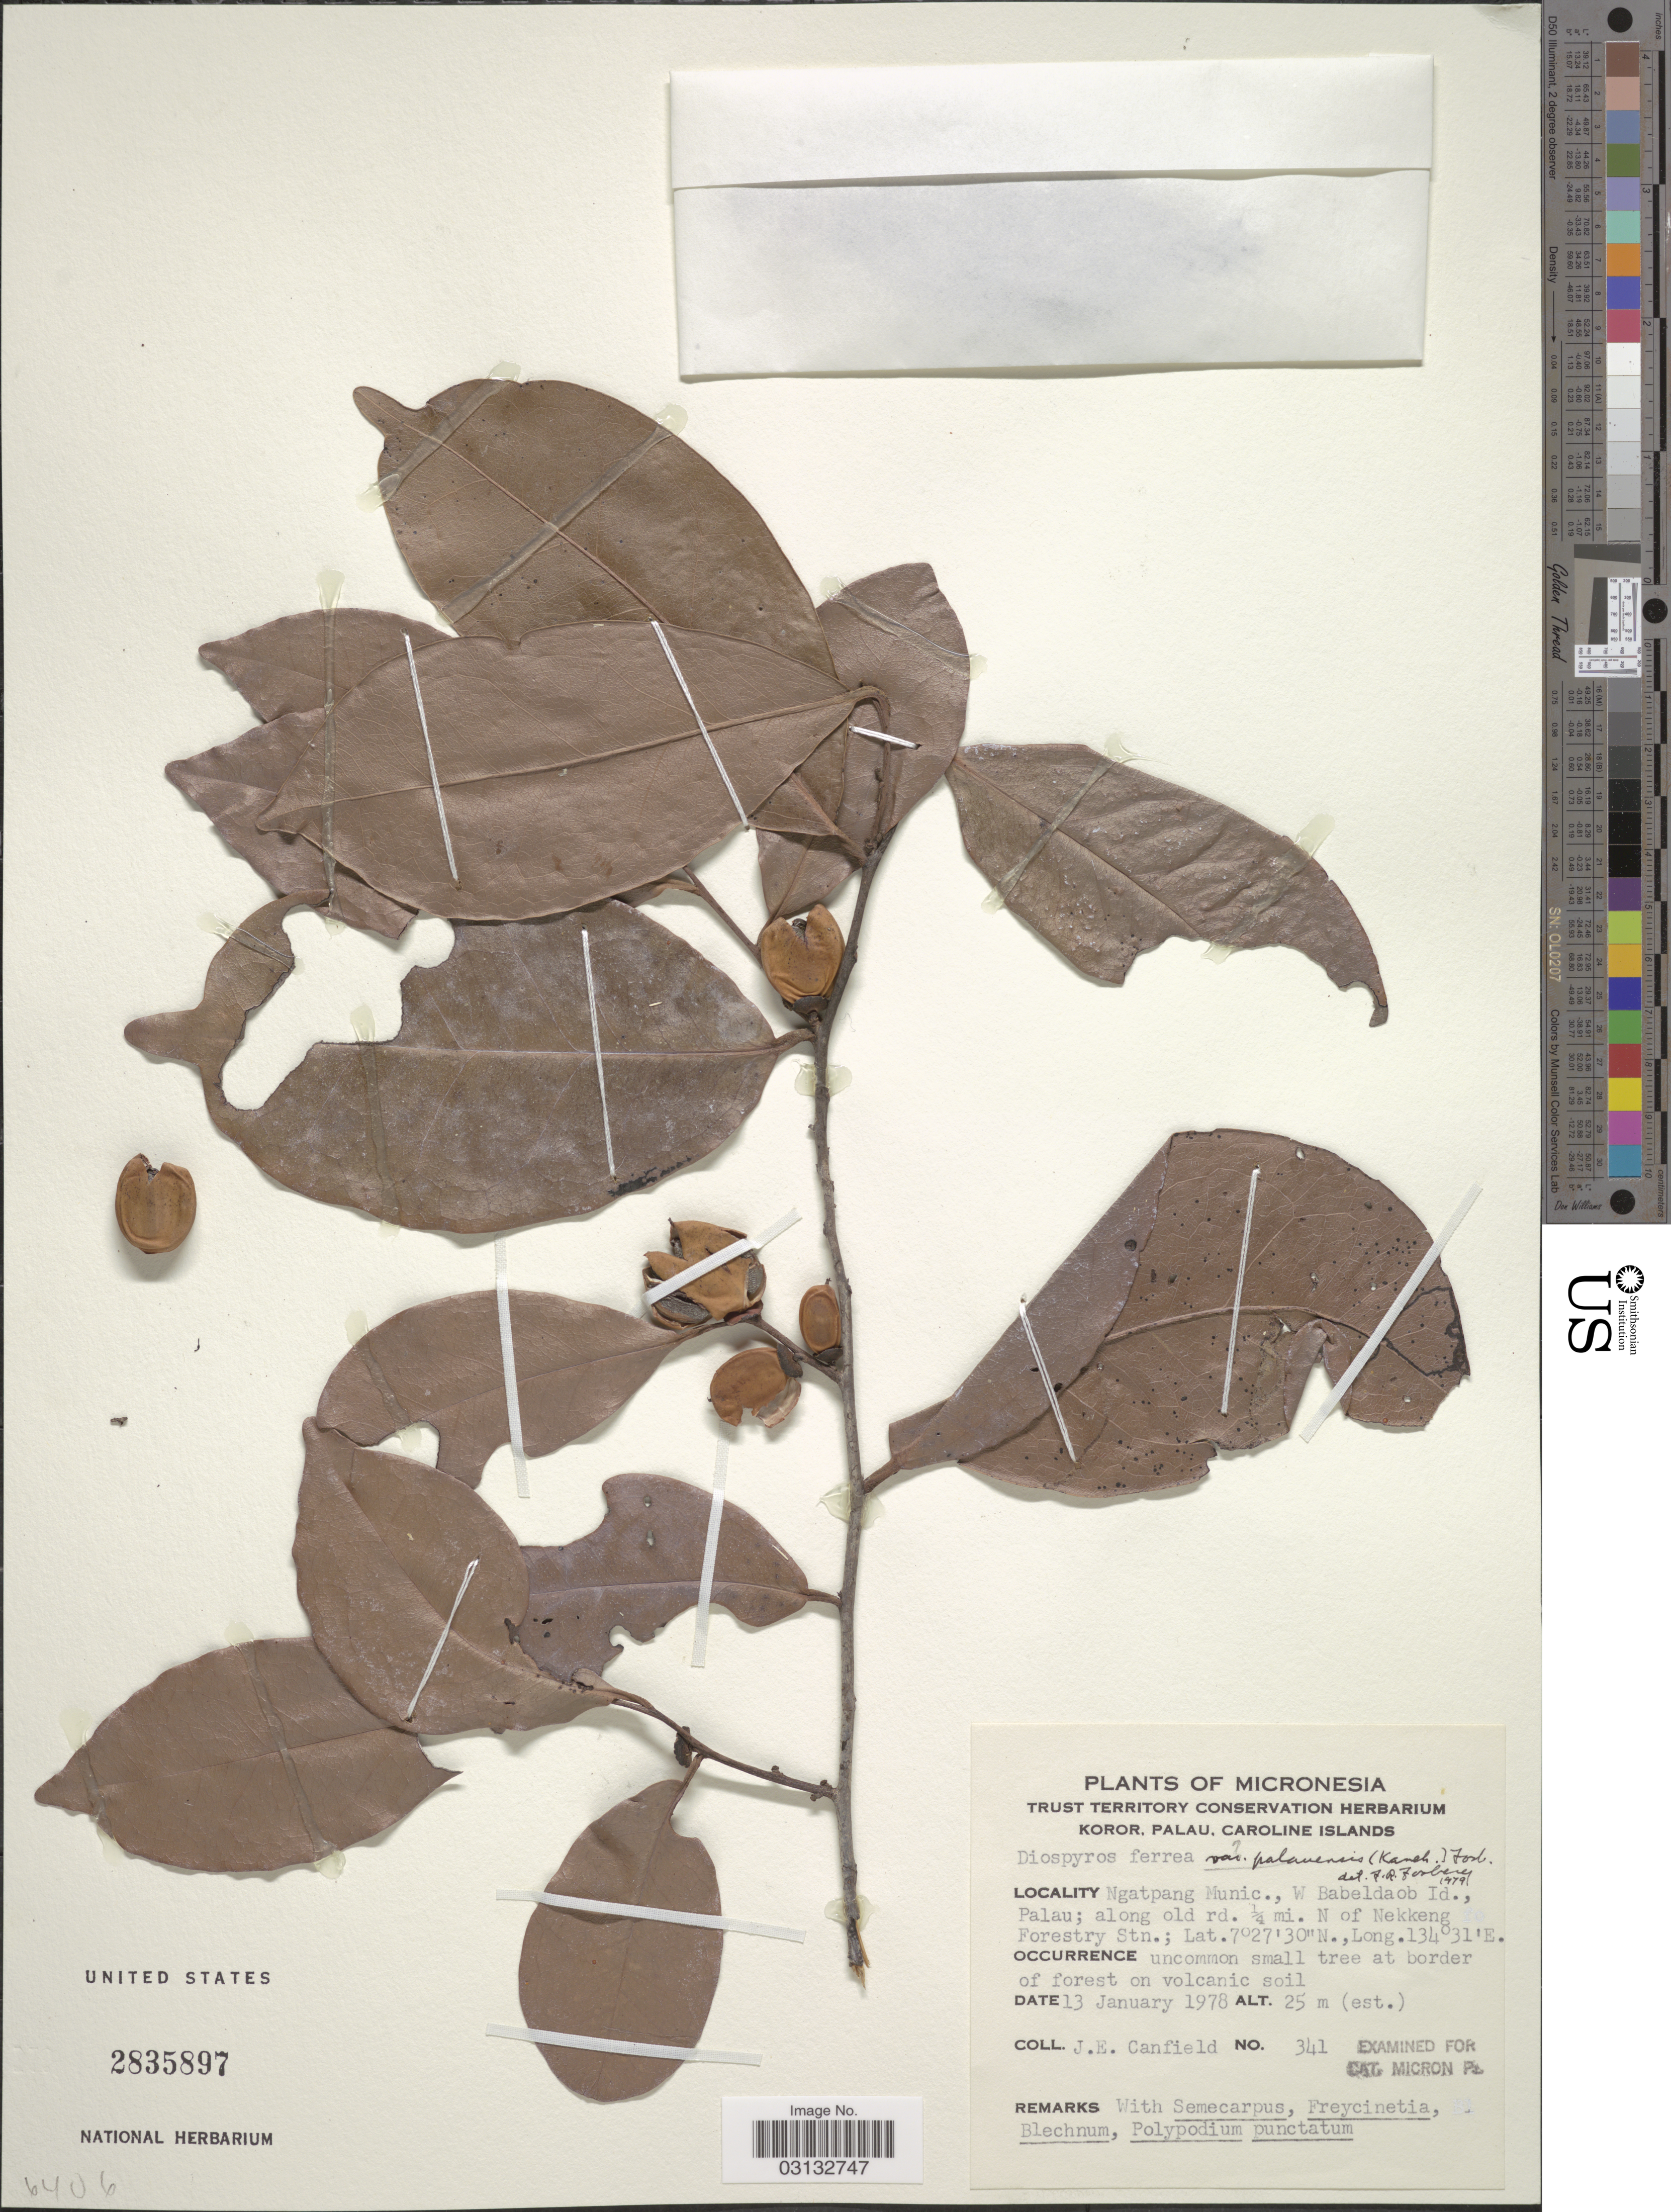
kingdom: Plantae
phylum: Tracheophyta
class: Magnoliopsida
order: Ericales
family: Ebenaceae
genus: Diospyros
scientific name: Diospyros ferrea var. palauensis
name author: (Kaneh.) Fosberg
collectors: J. E. Canfield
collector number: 341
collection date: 1978-01-13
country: Palau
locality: Ngatpang Munic., W. Babeldaob Id., Palau; along old rd. ¼ mi. N of Nekkeng Forestry Stn.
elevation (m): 25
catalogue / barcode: US 2835897